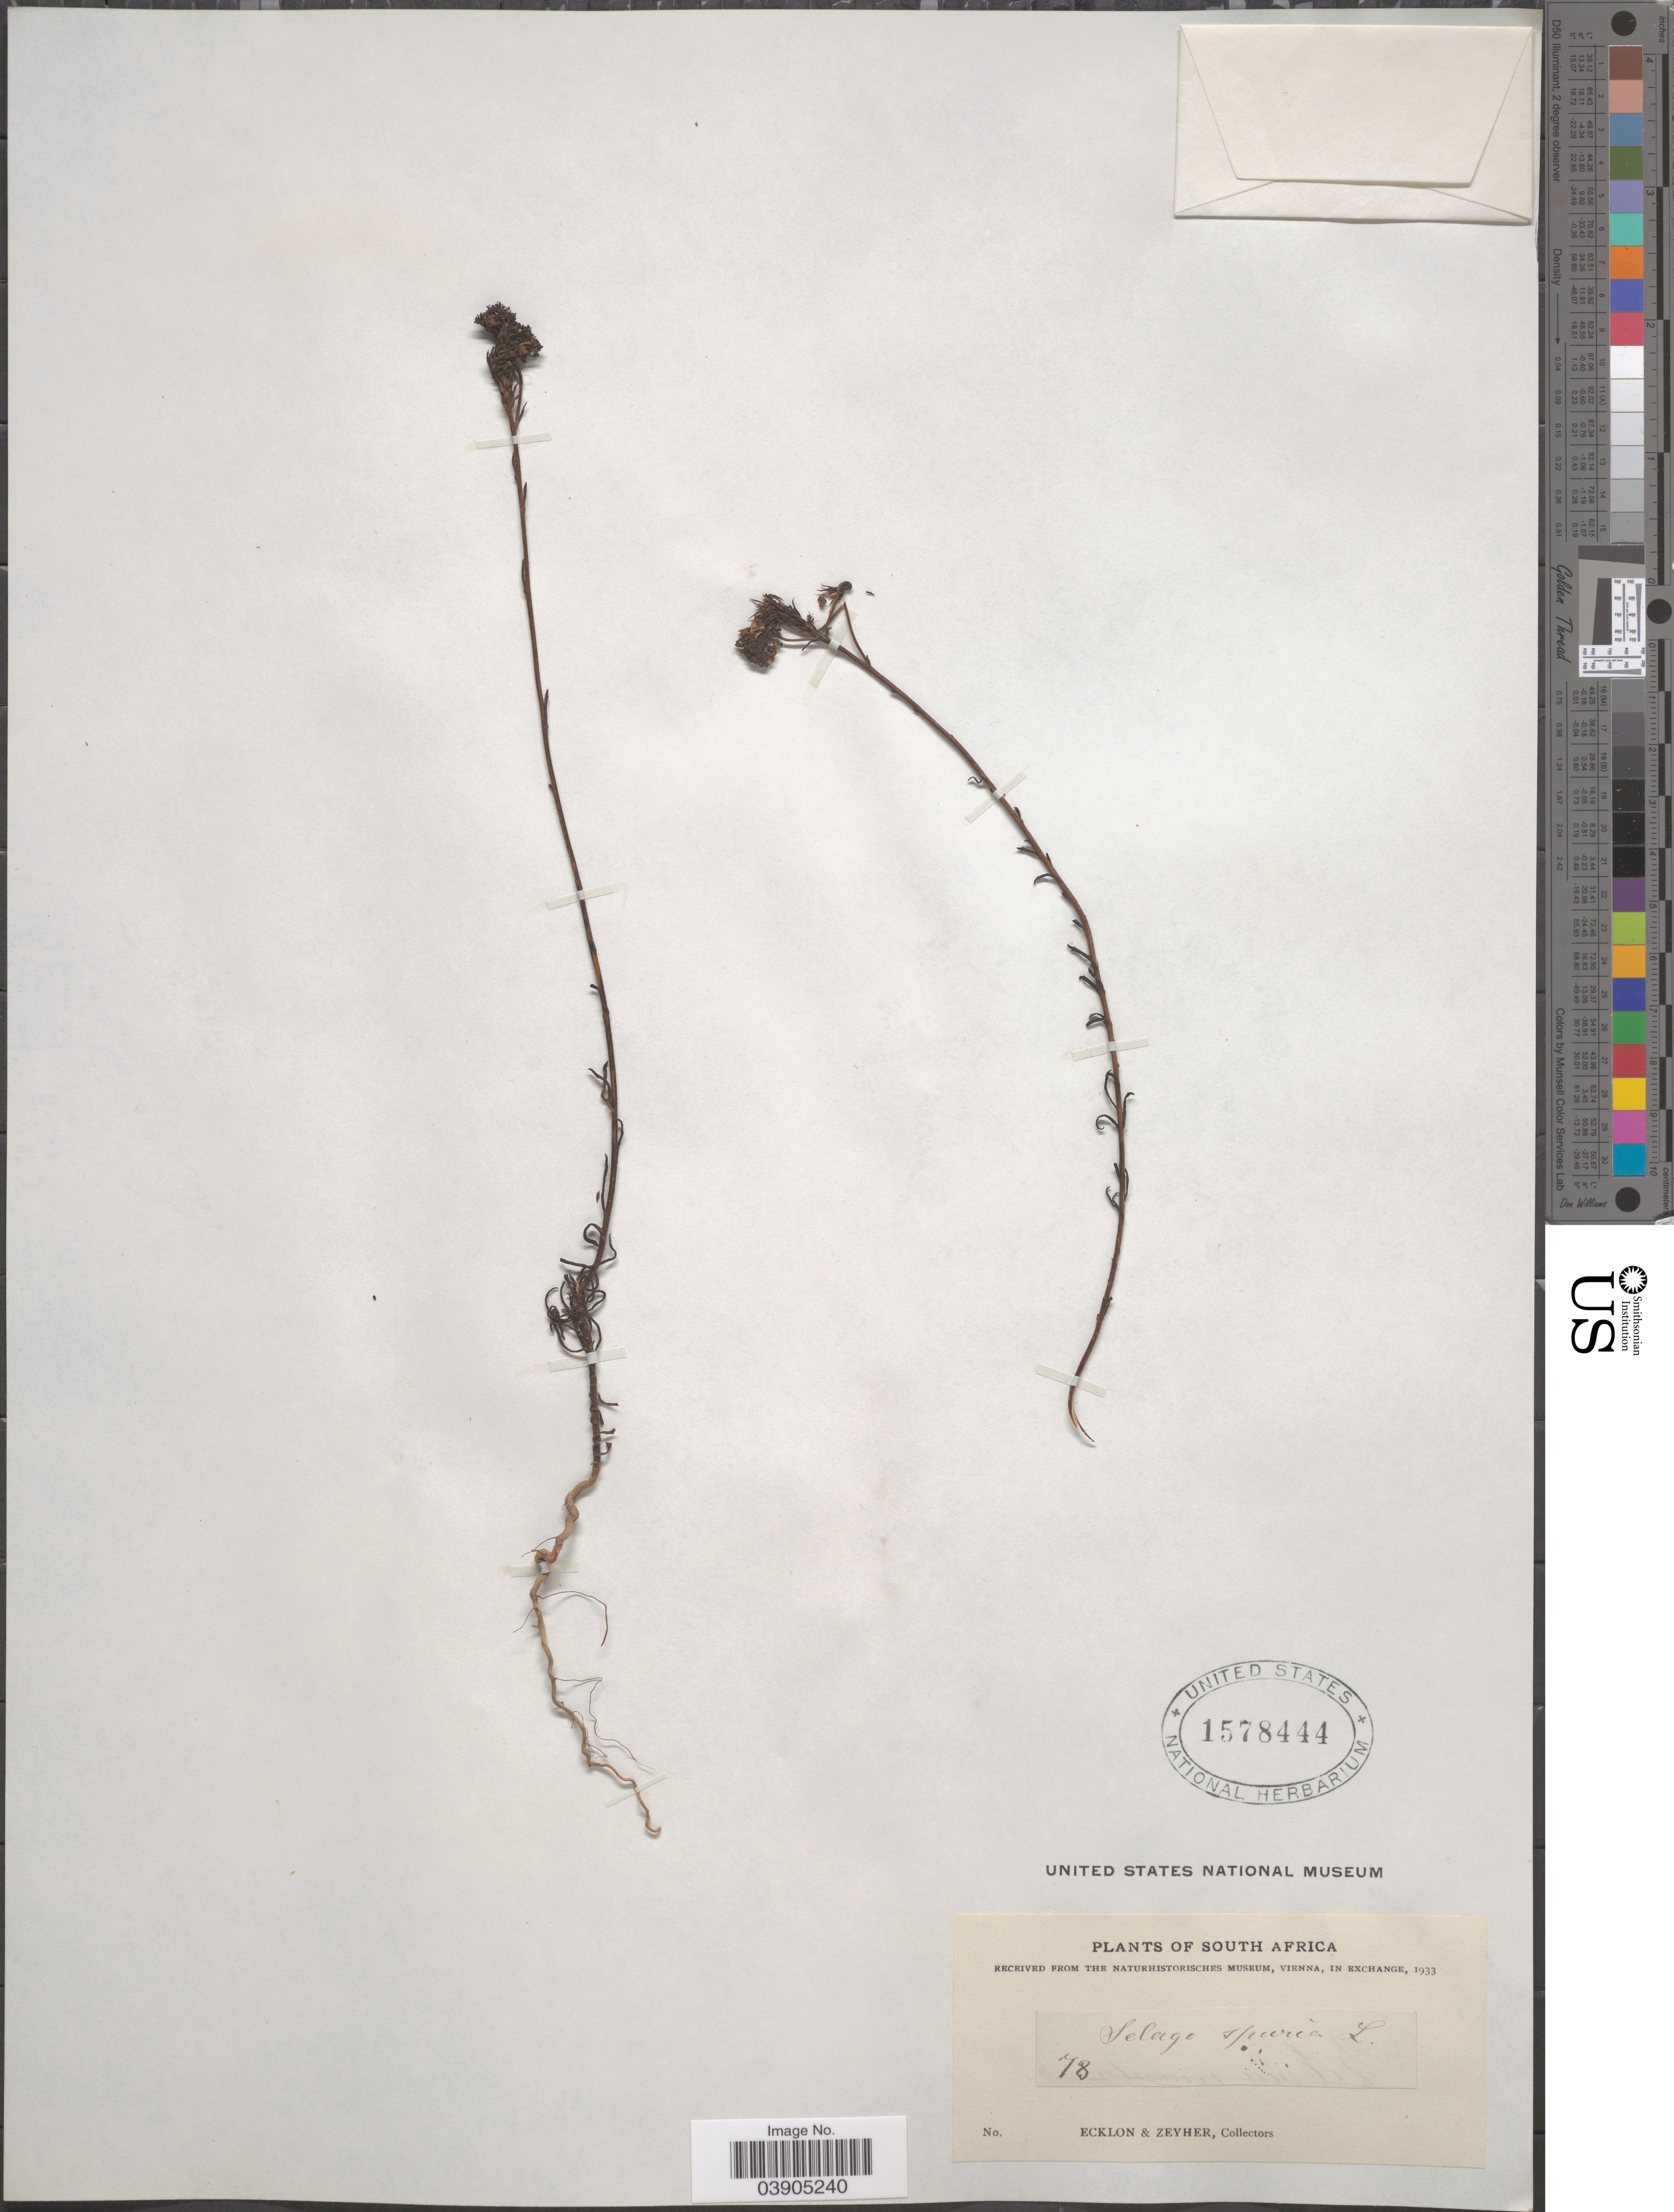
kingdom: Plantae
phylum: Tracheophyta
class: Magnoliopsida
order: Lamiales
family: Scrophulariaceae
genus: Selago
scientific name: Selago spuria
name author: L.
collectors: -. Ecklon & -. Zeyher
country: South Africa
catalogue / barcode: US 1578444